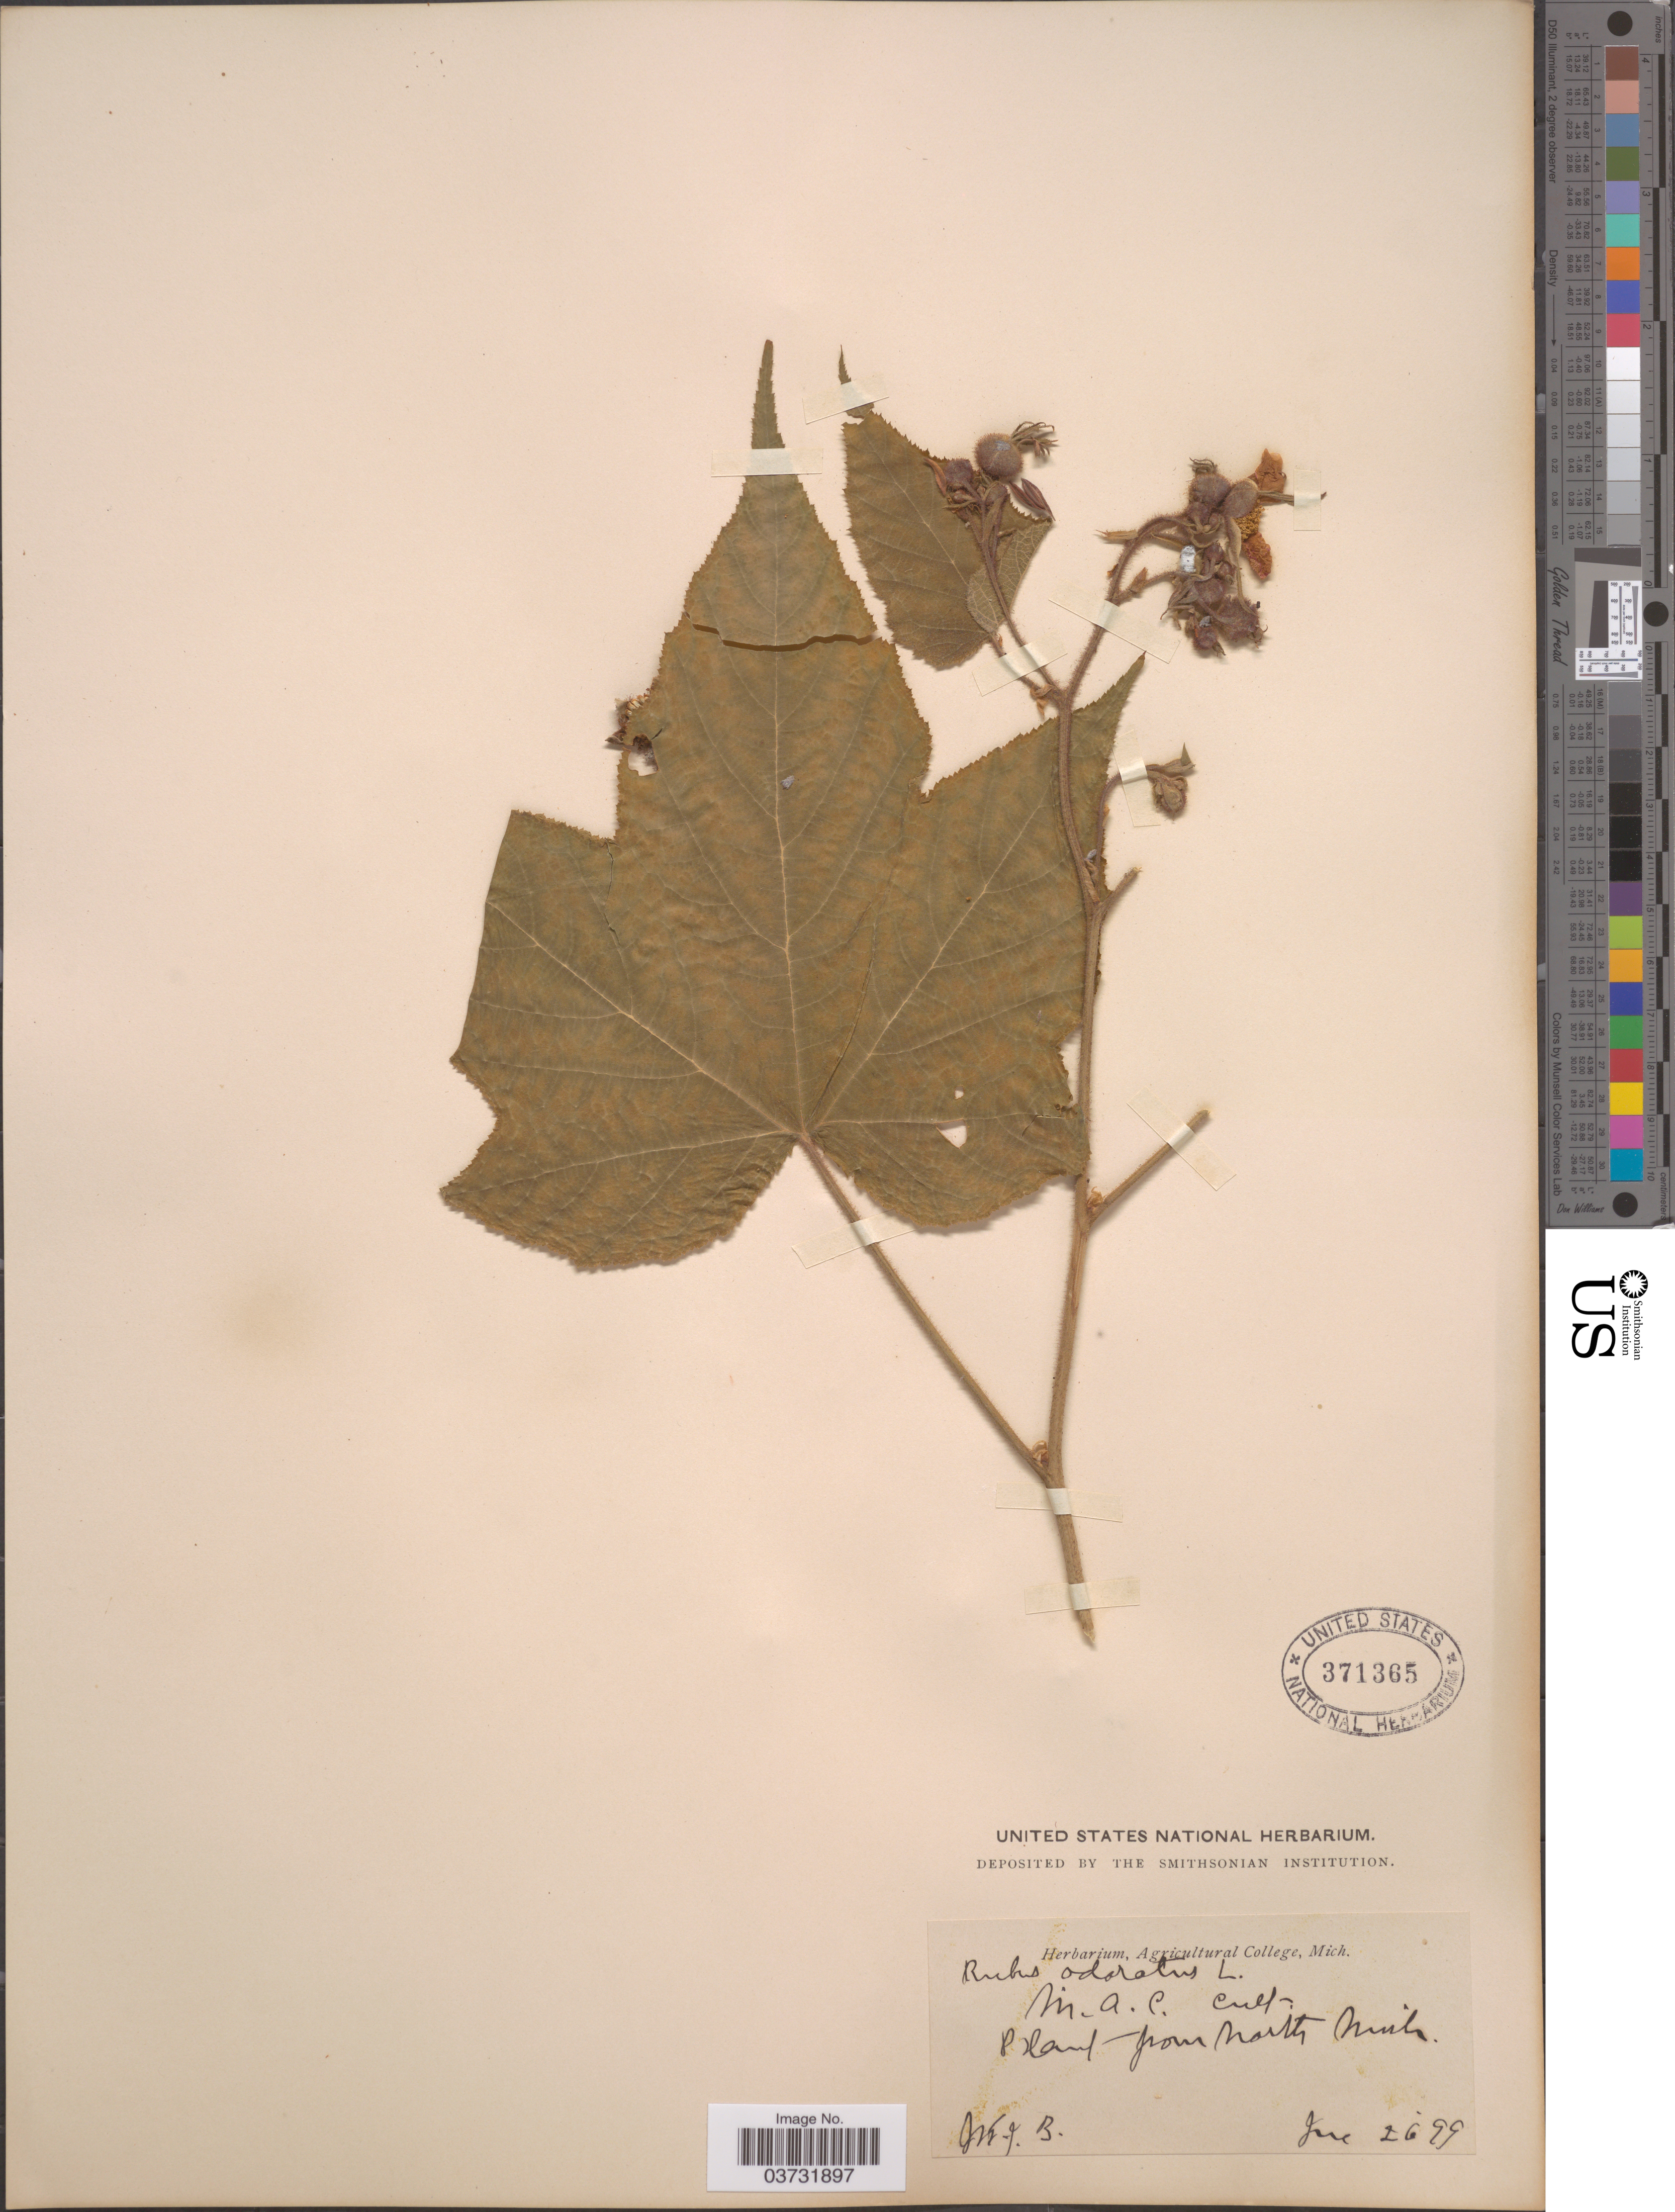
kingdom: Plantae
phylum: Tracheophyta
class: Magnoliopsida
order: Rosales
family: Rosaceae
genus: Rubus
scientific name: Rubus odoratus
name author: L.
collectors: W. J. Beal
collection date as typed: Transcribed d/m/y: 26/6/99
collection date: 1899-06-26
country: United States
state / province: Michigan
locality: From North Mich.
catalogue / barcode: US 371365